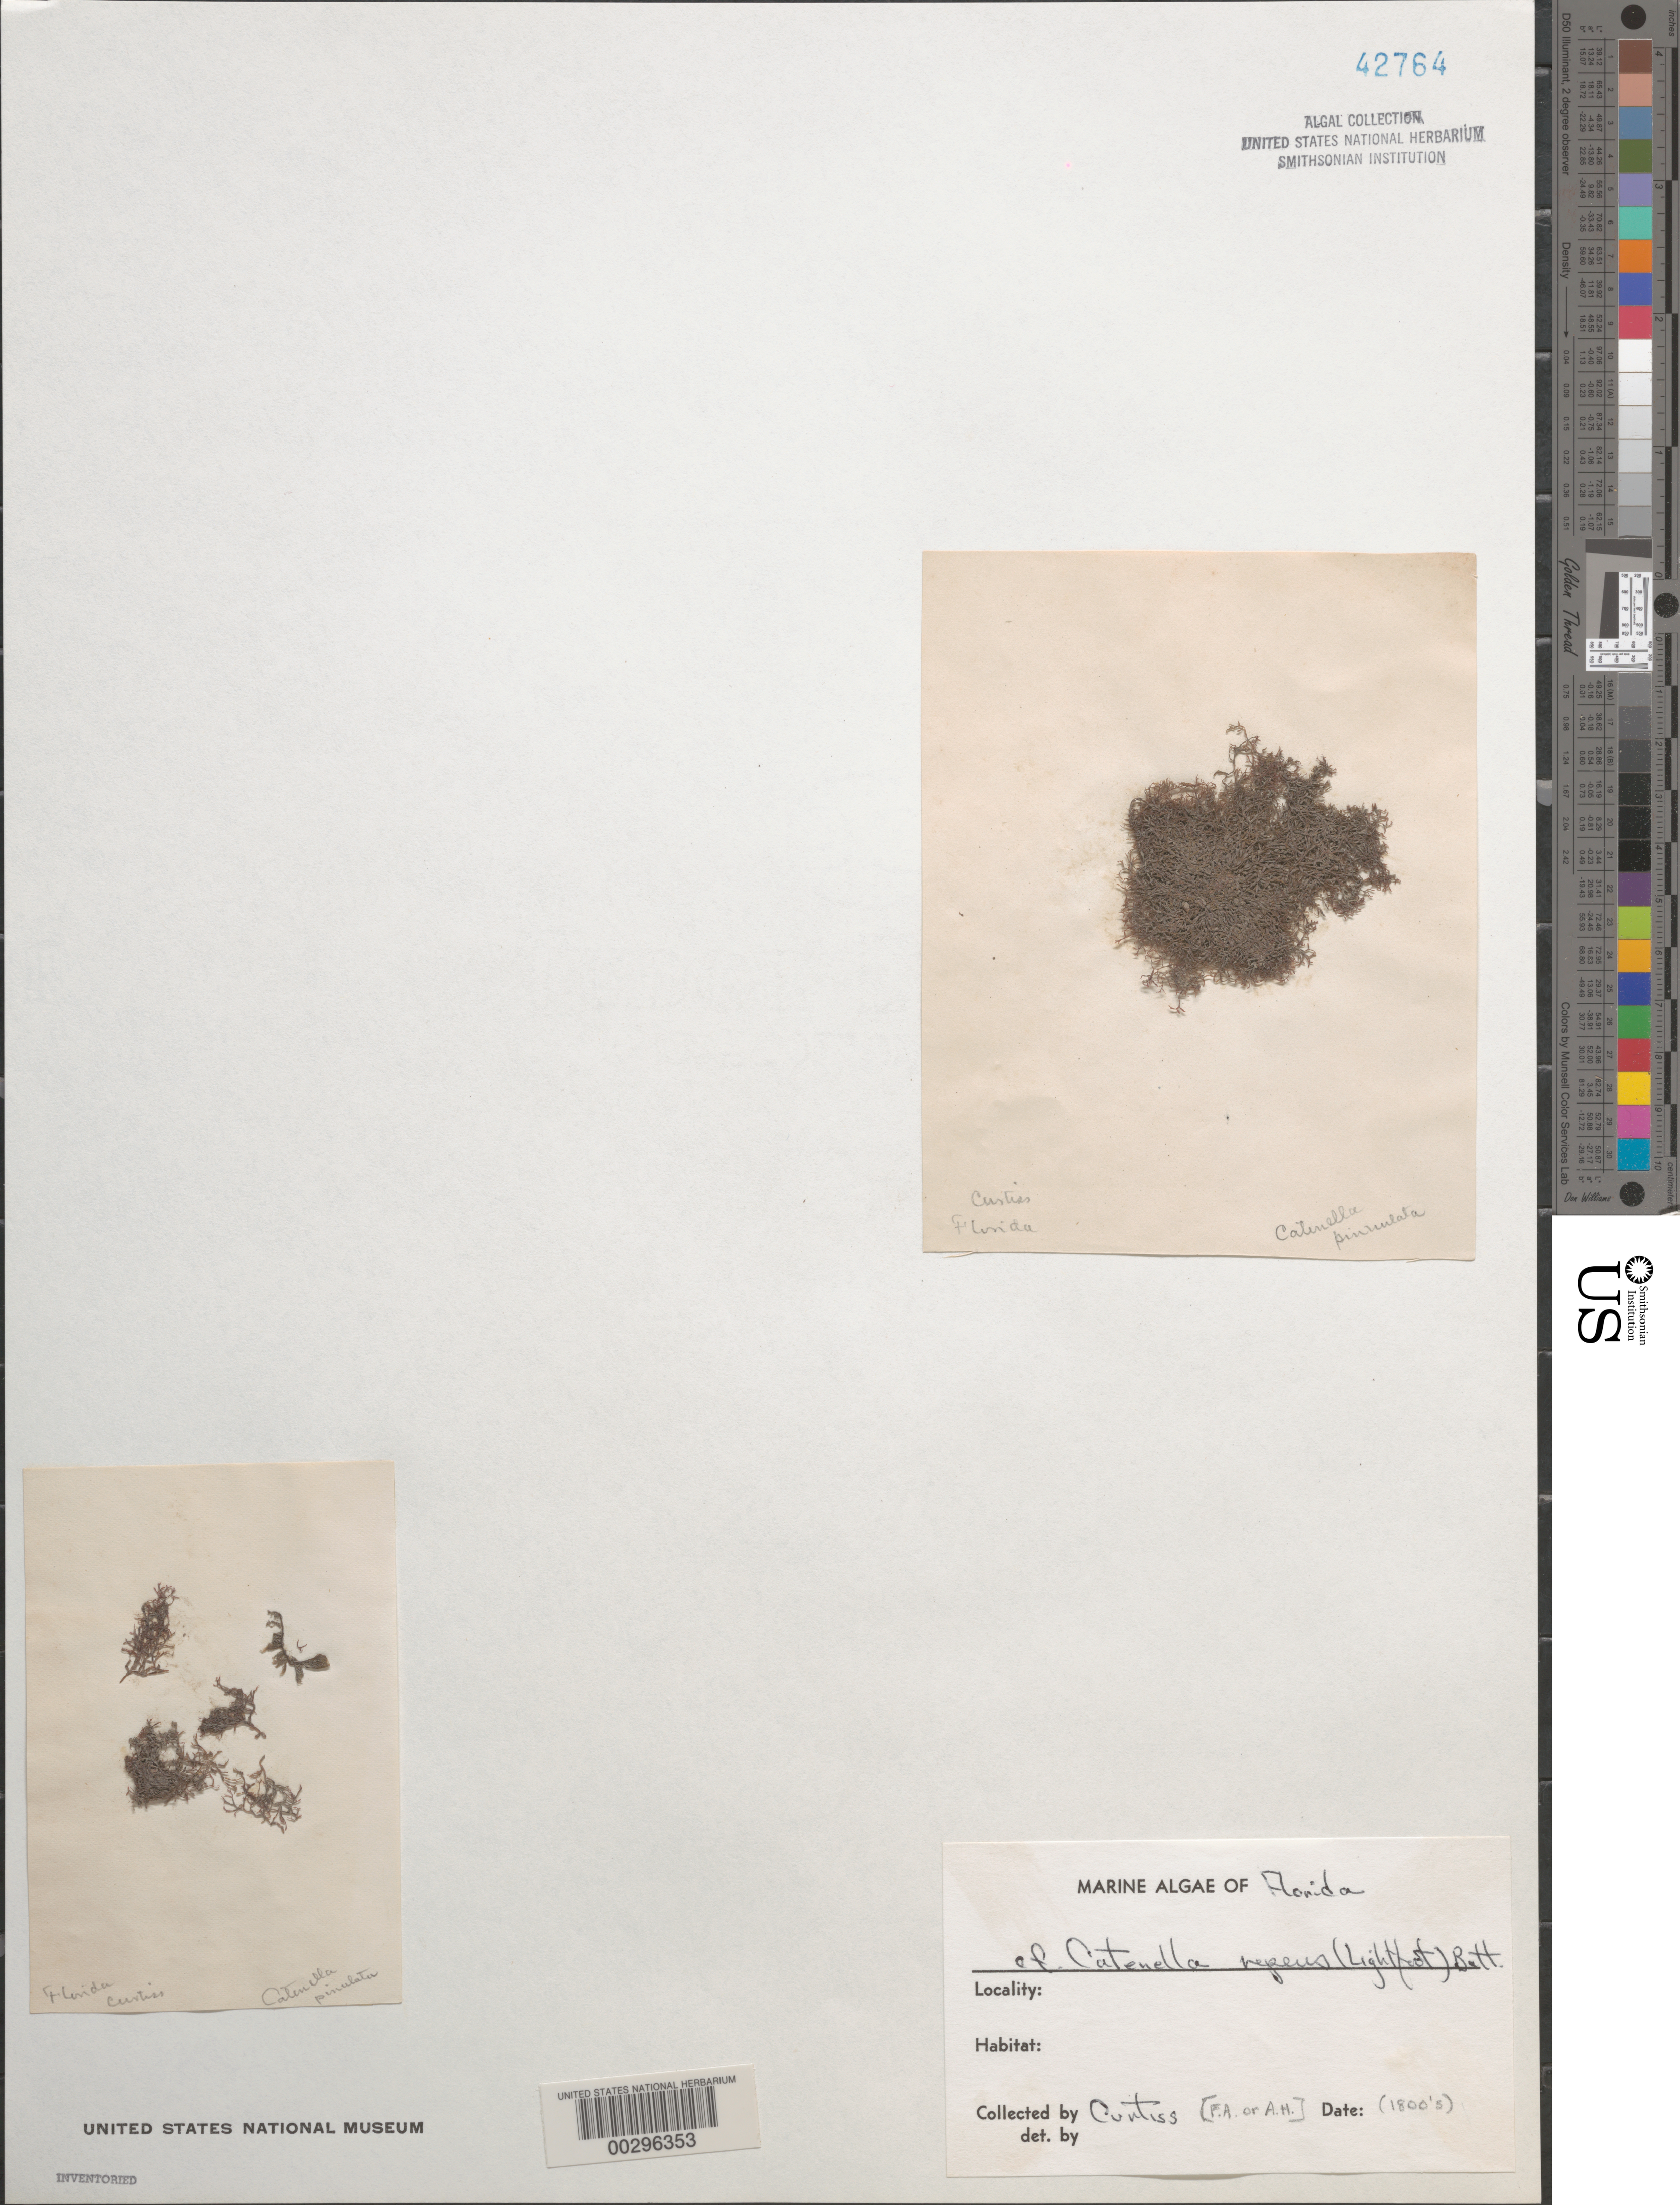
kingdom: Plantae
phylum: Rhodophyta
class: Florideophyceae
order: Gigartinales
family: Caulacanthaceae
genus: Catenella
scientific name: Catenella caespitosa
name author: (With.) L.M. Irvine in Parke & P.S. Dixon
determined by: Algae name updating Project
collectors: A. H. Curtiss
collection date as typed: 18--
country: United States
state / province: Florida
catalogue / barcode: US 42764